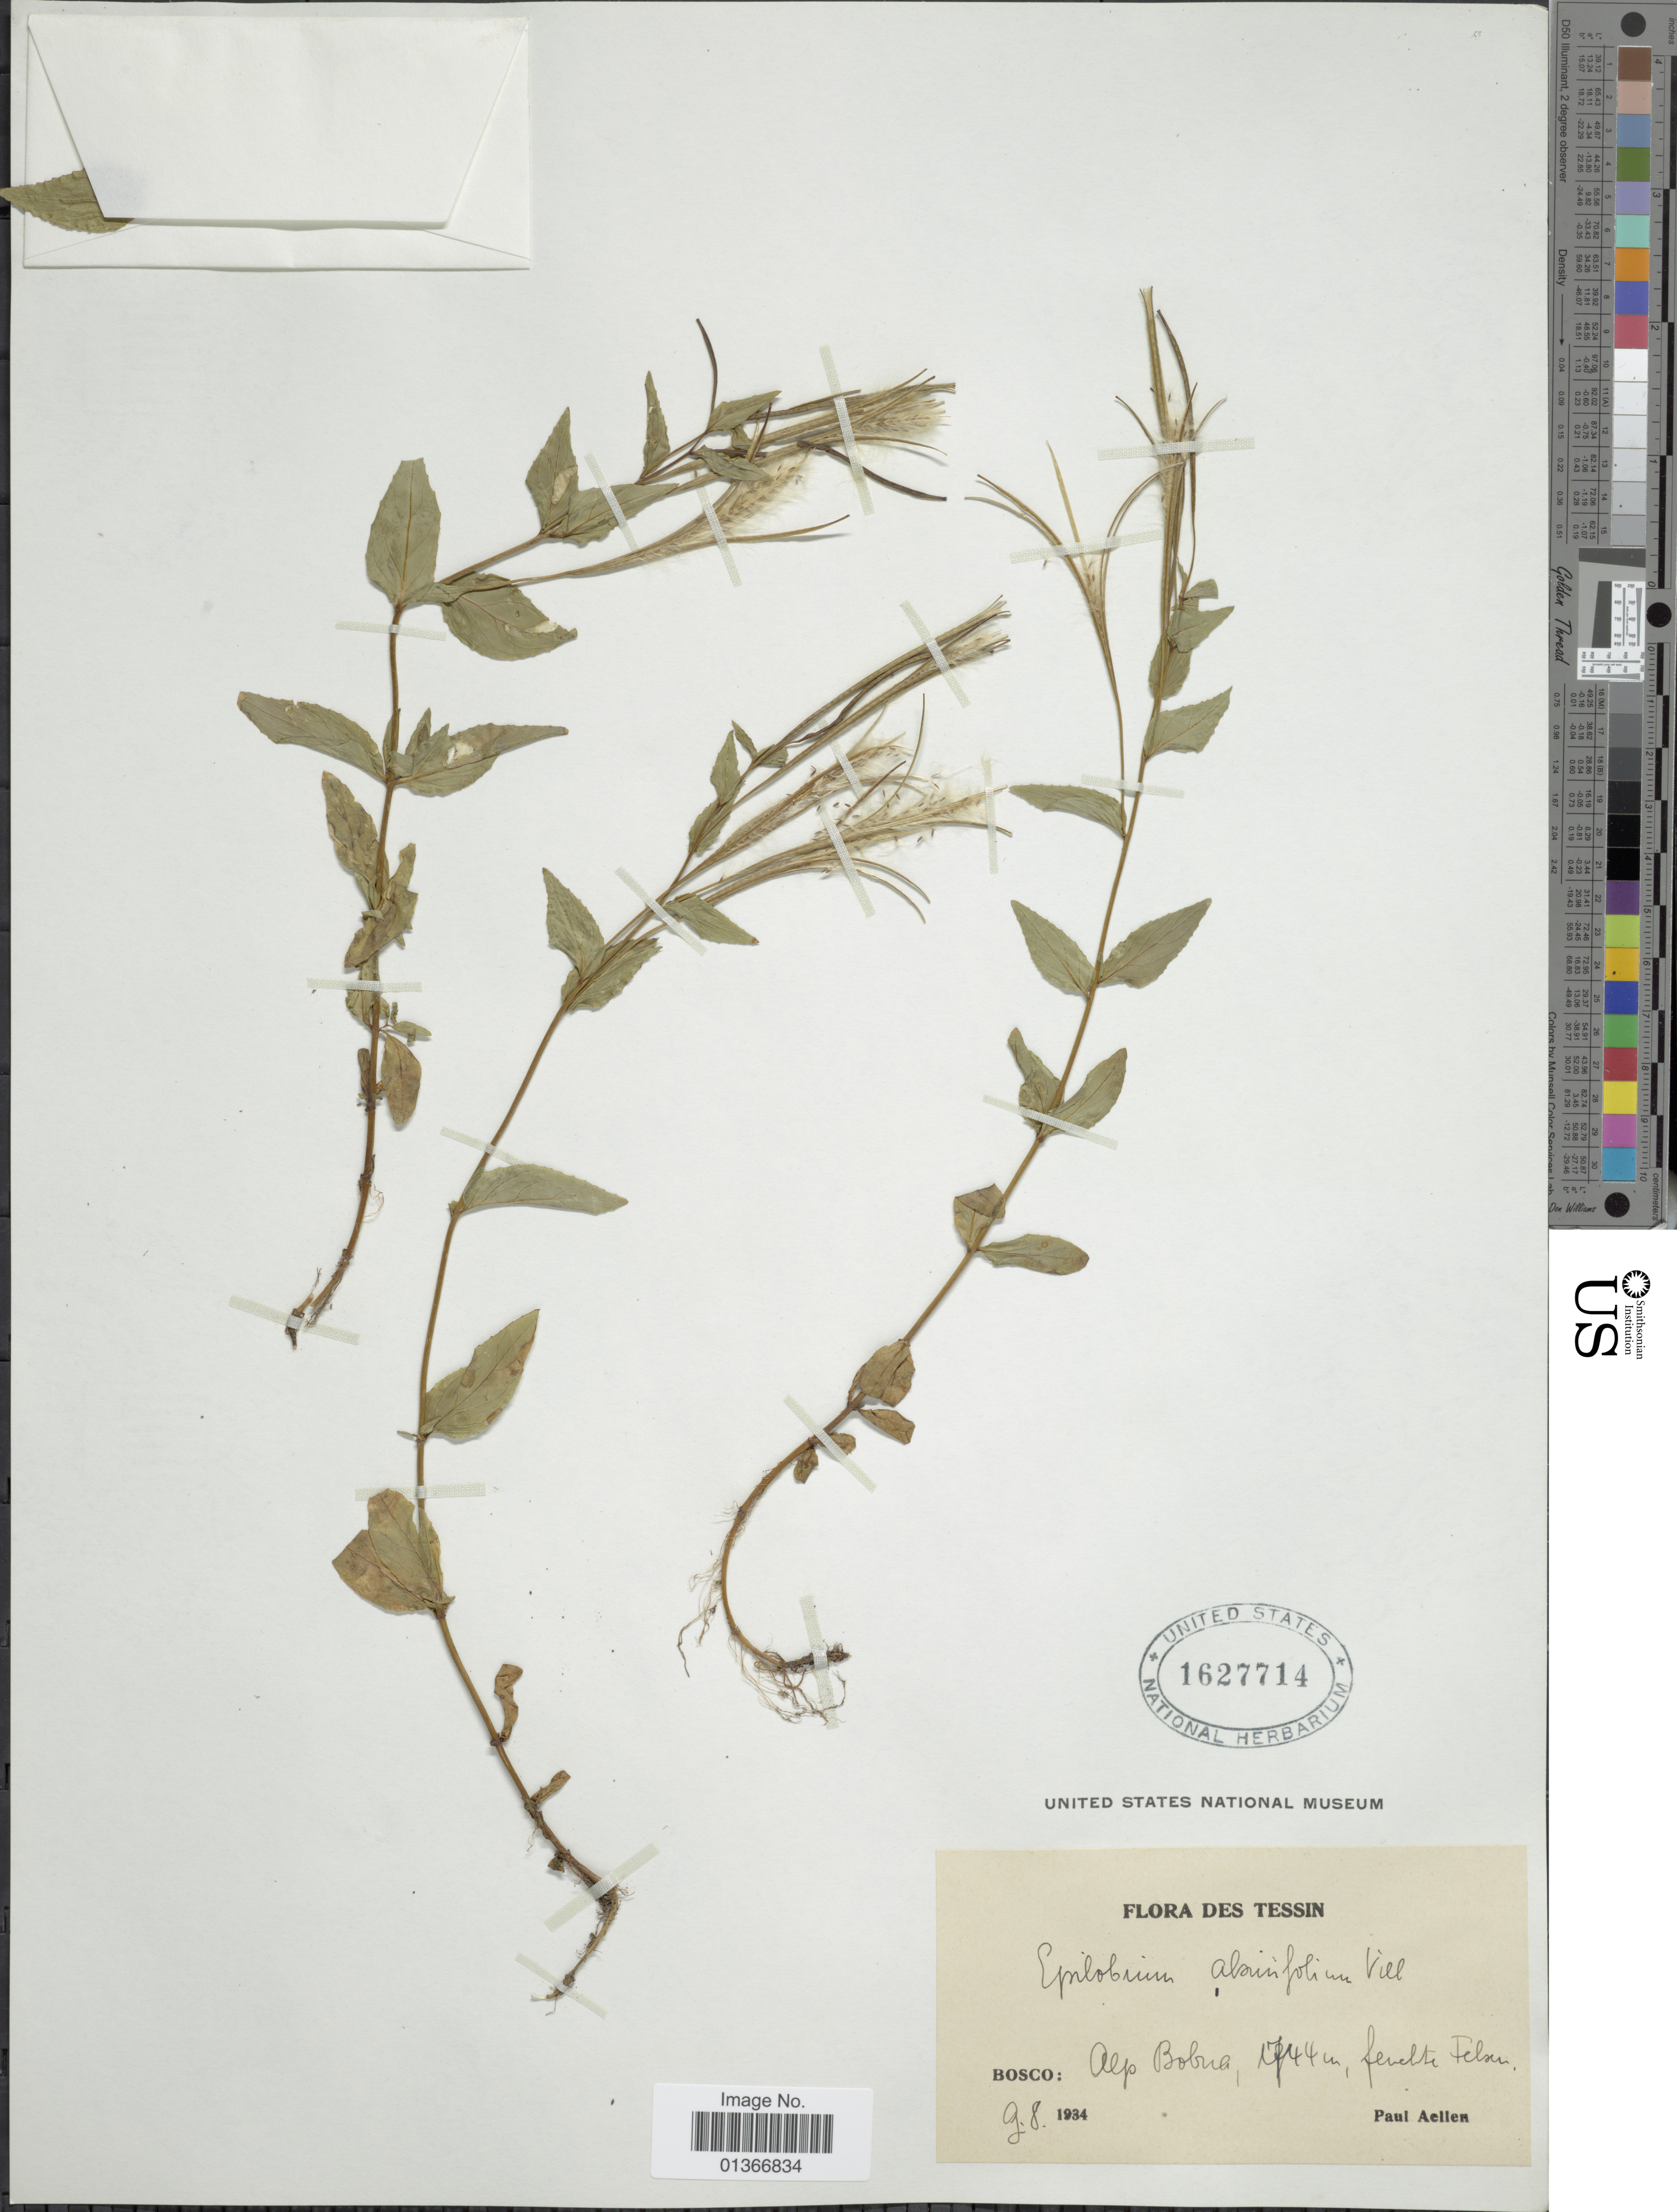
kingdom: Plantae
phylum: Tracheophyta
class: Magnoliopsida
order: Myrtales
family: Onagraceae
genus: Epilobium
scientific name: Epilobium alsinifolium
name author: Vill.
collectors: P. Aellen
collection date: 1934-08-09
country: Switzerland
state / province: Ticino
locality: Tessin. Bosco: Alp Bobna, fenelte Felsen.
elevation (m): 1744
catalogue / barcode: US 1627714